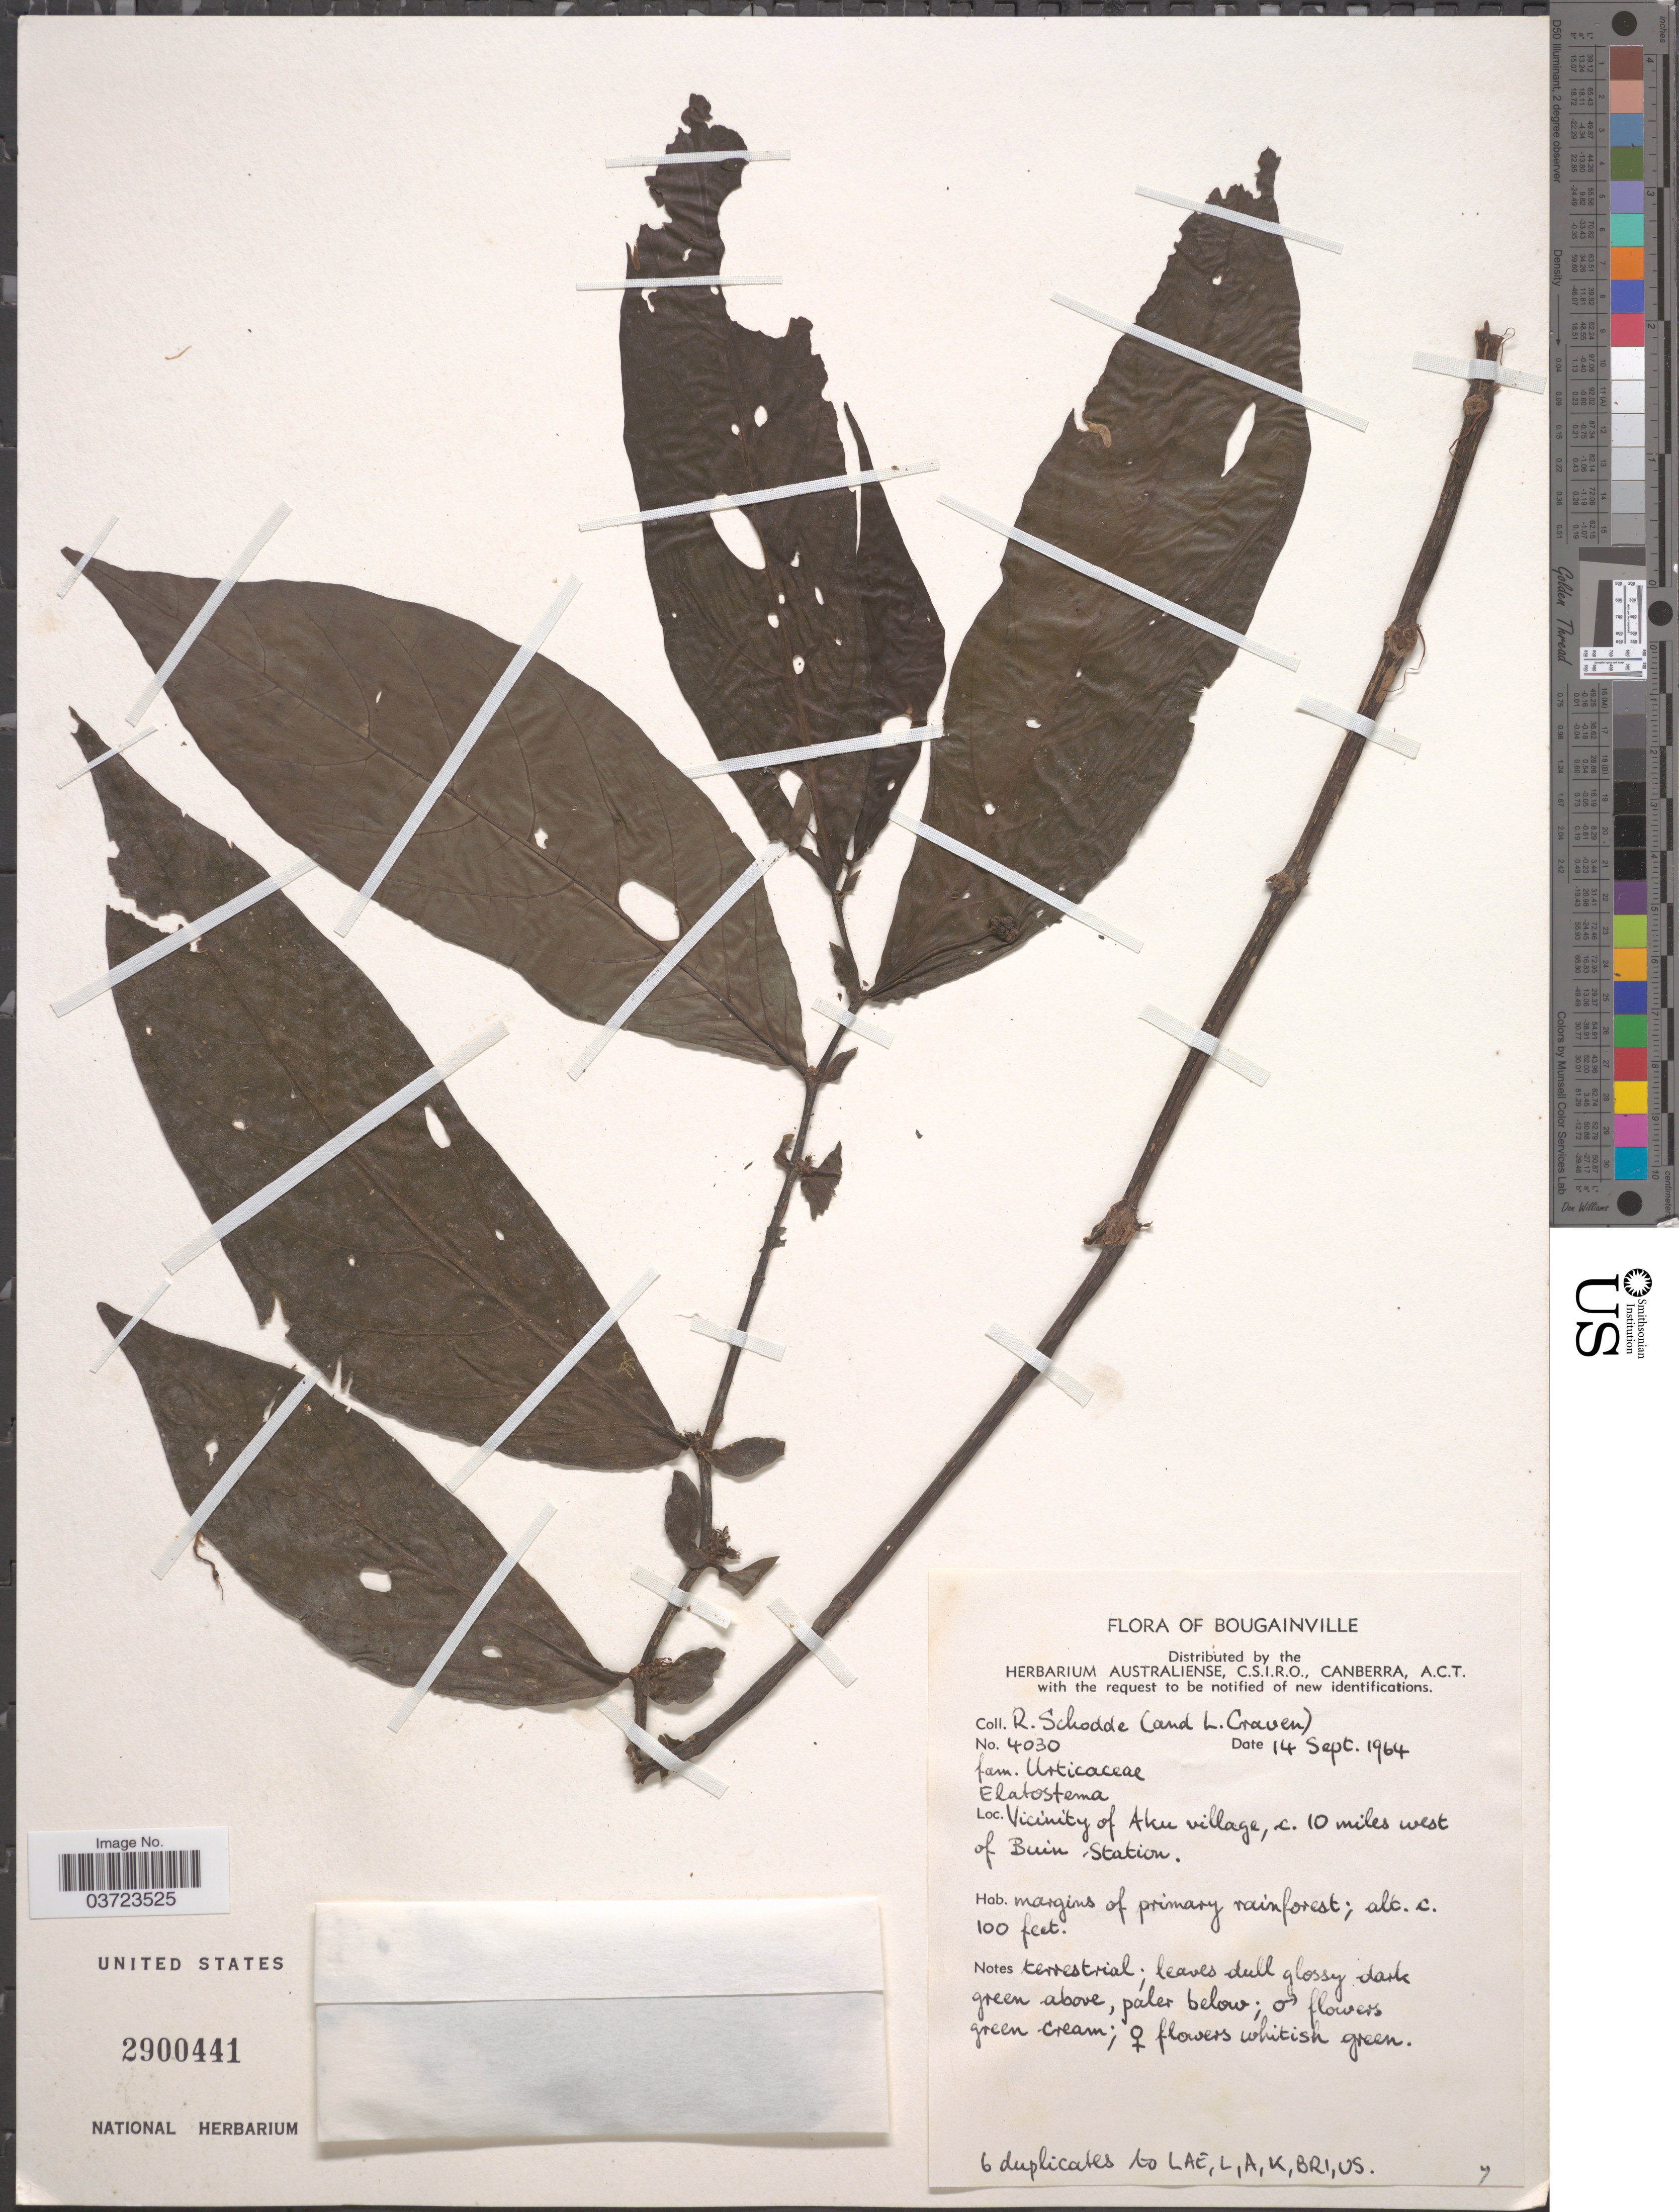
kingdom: Plantae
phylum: Tracheophyta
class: Magnoliopsida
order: Rosales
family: Urticaceae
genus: Elatostema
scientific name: Elatostema sp.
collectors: R. Schodde & L. A. Craven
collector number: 4030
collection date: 1964-09-14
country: Papua New Guinea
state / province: Bougainville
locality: Vicinity of Aku village, c. 10 miles west of Buin Station.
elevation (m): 30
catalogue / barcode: US 2900441